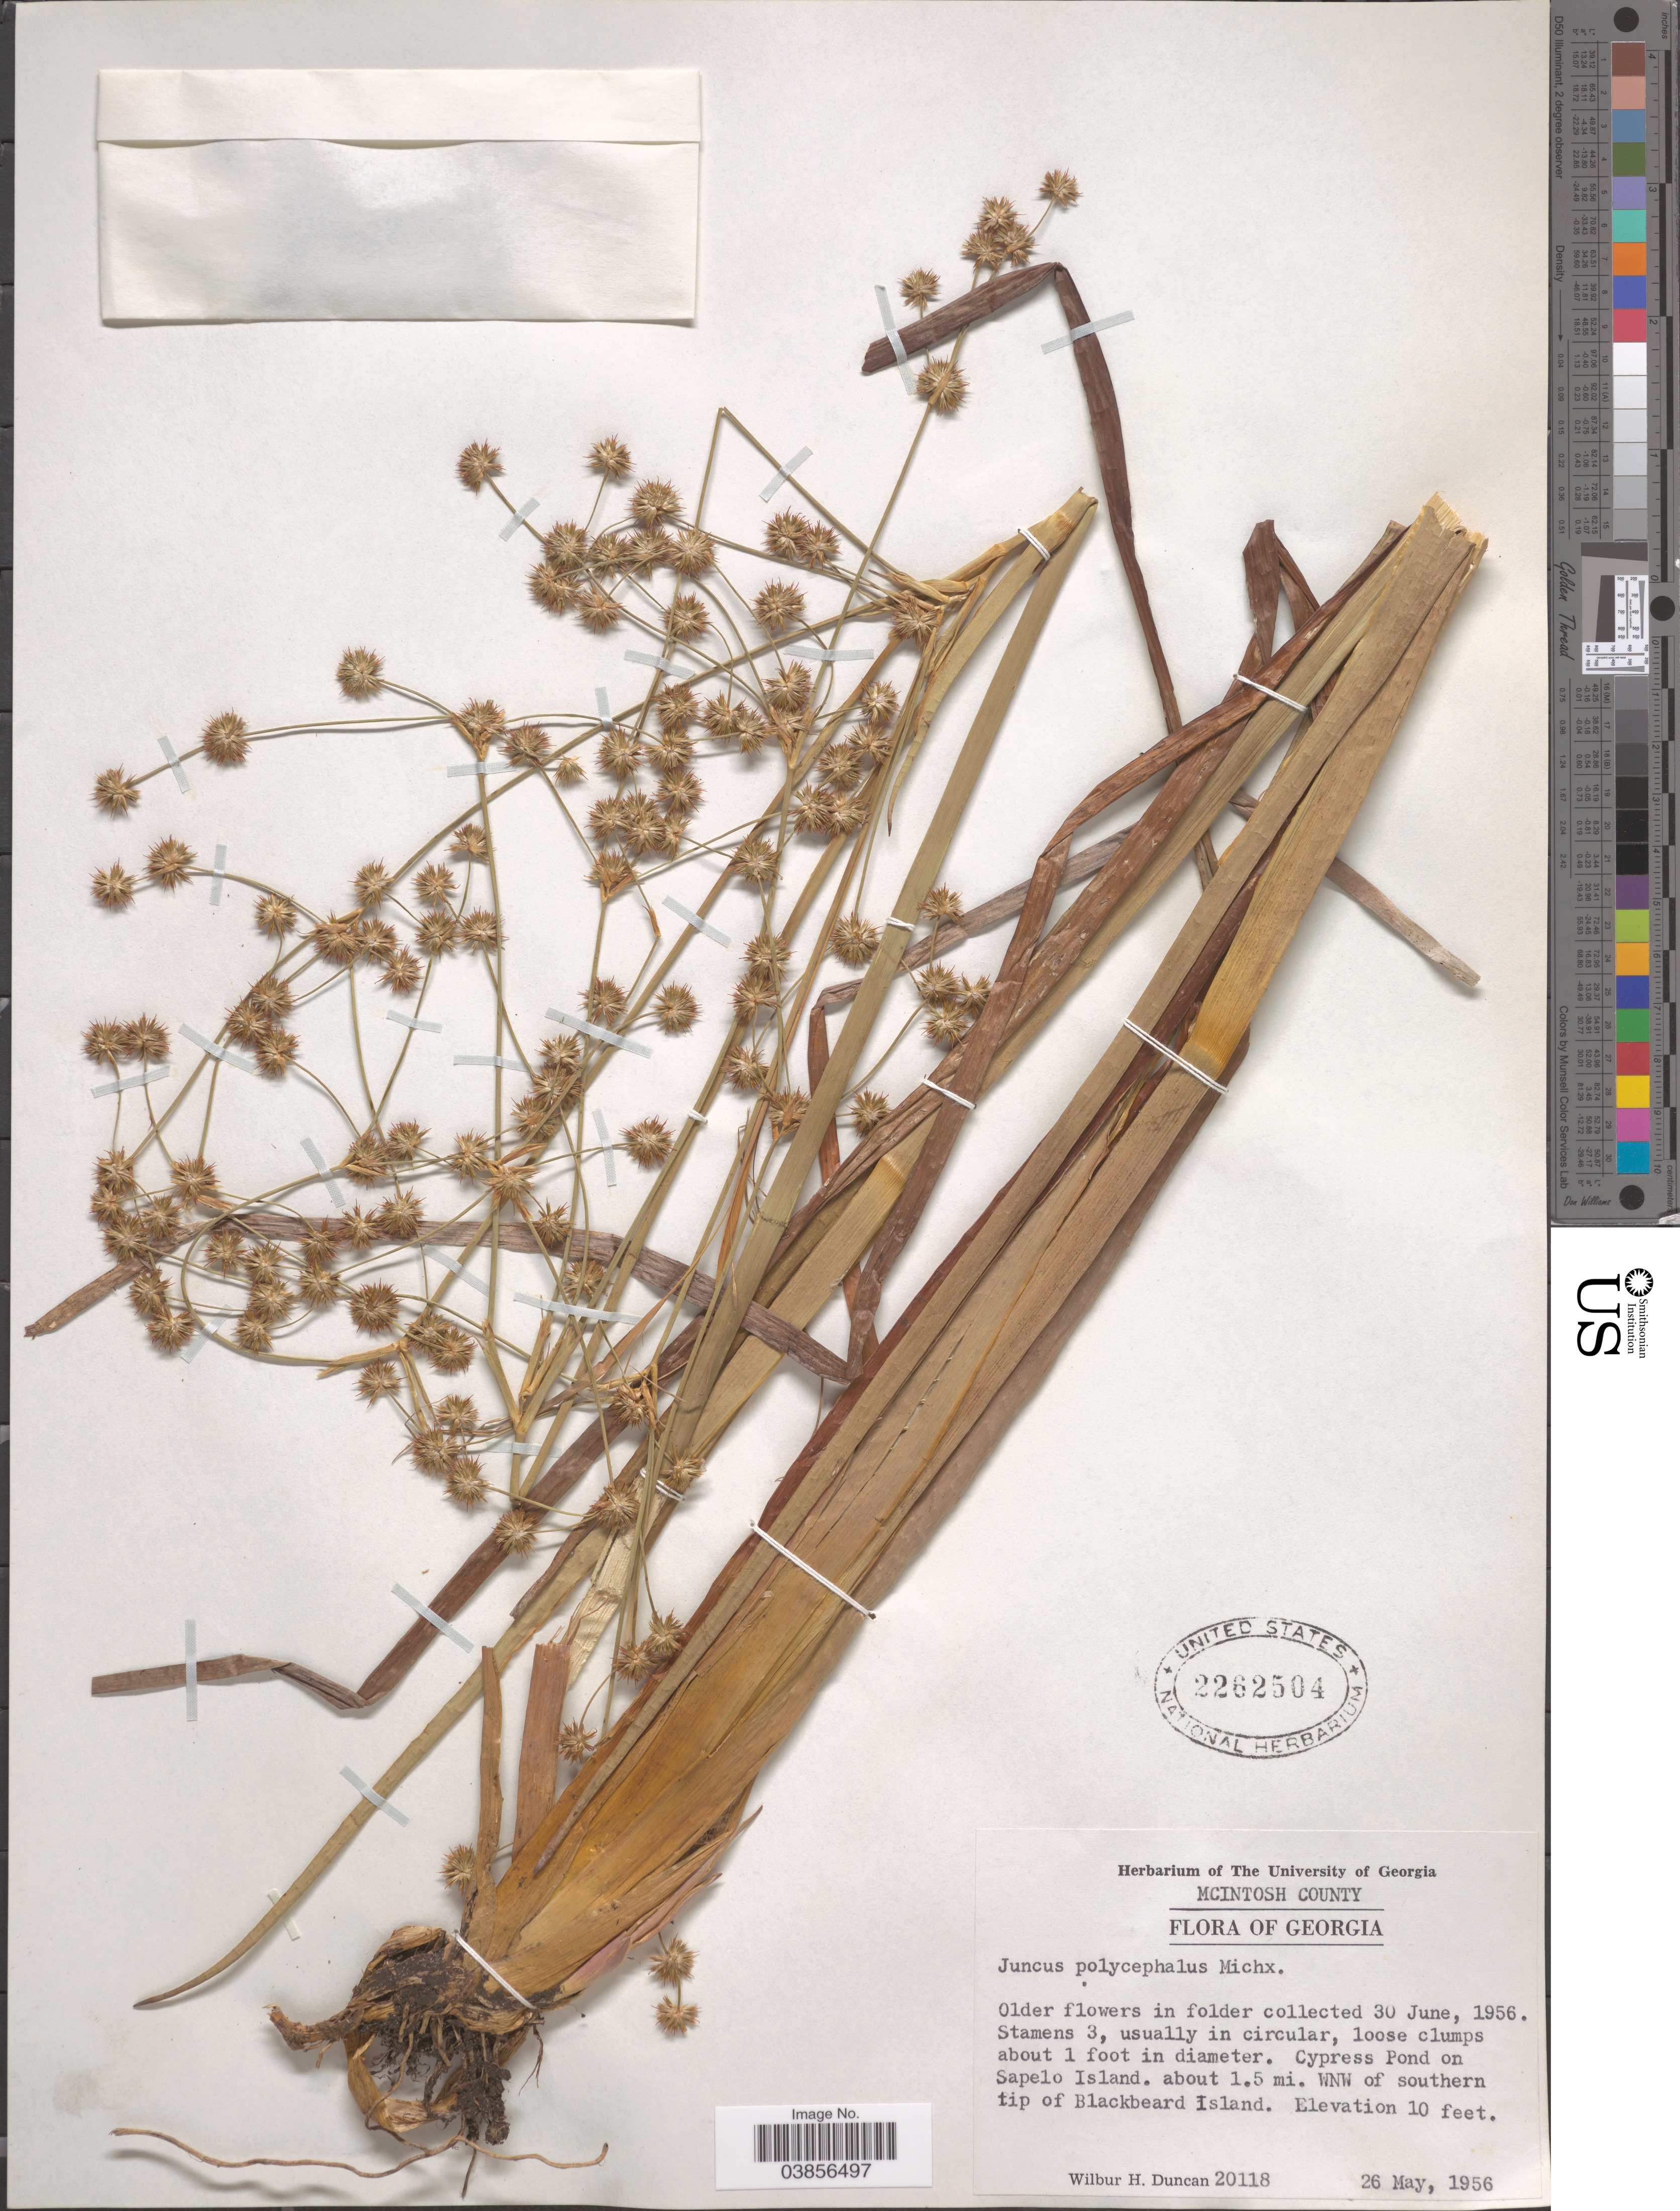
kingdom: Plantae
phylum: Tracheophyta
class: Liliopsida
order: Poales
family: Juncaceae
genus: Juncus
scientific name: Juncus polycephalus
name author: Michx.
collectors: W. H. Duncan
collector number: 20118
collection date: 1956-05-26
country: United States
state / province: Georgia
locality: McIntosh County. Cypress Pond on Sapelo Island, about 1.5 mi. WNW of southern tip of Blackbeard Island.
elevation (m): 3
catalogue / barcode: US 2262504